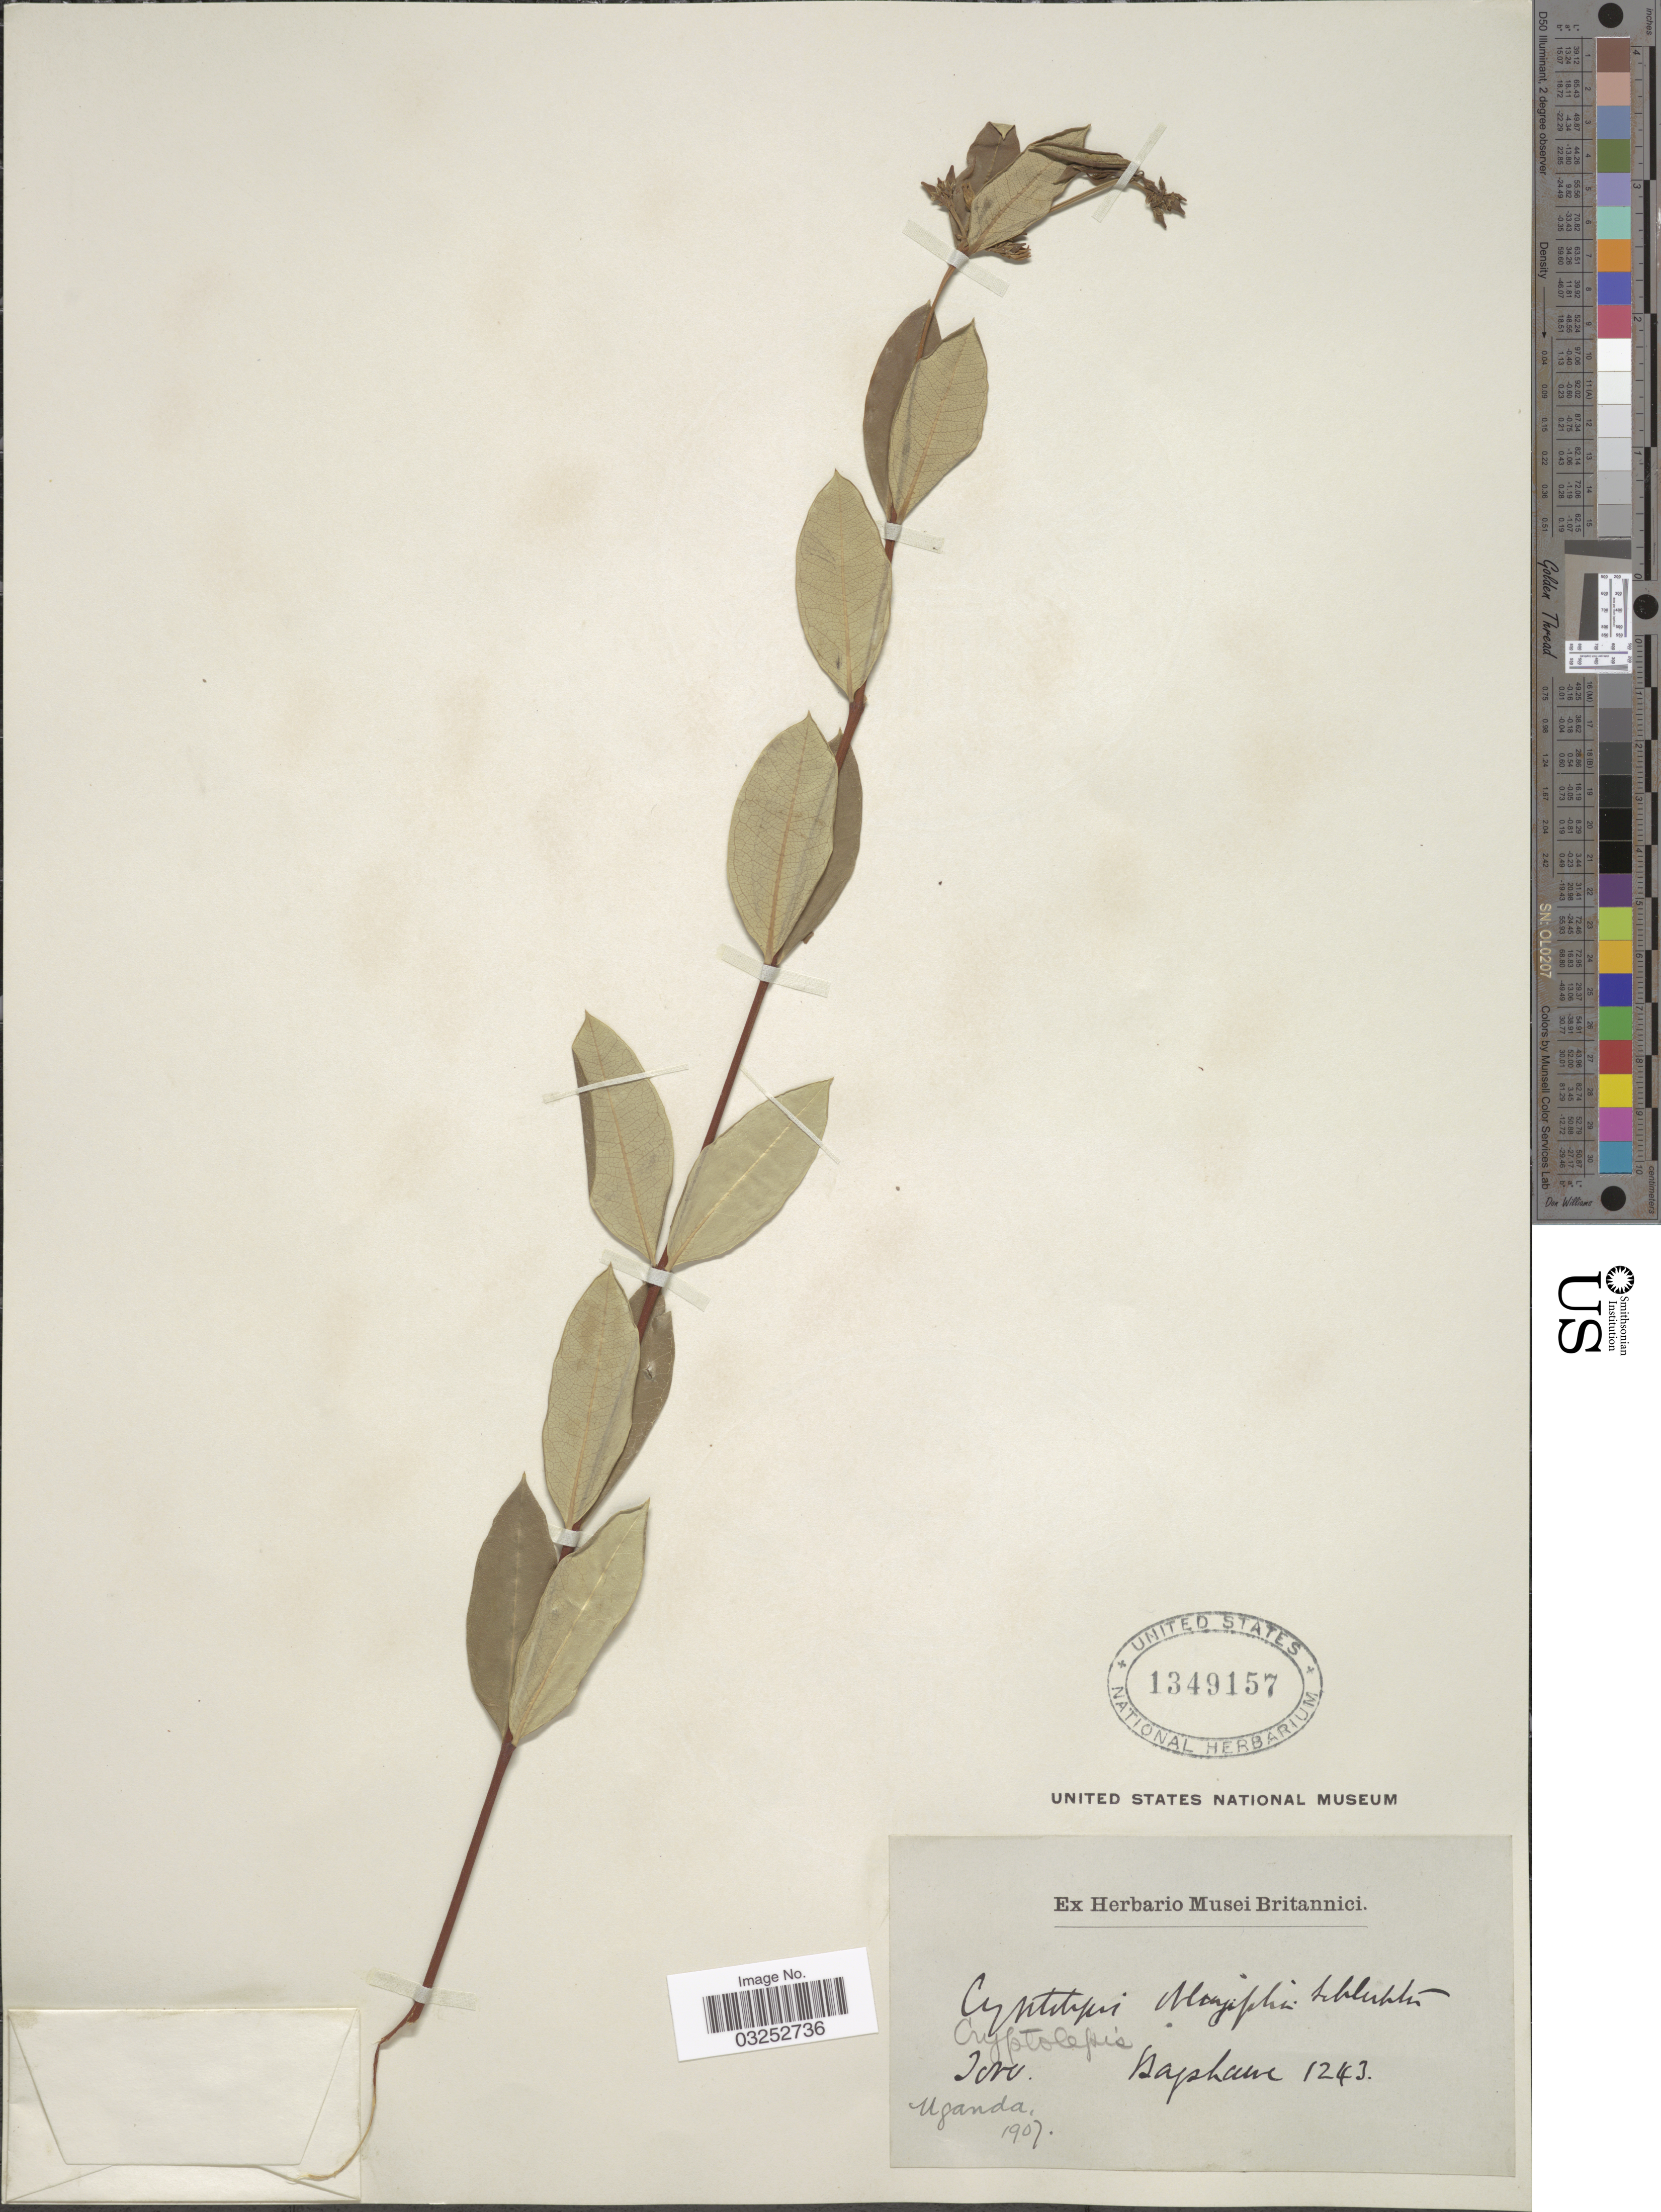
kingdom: Plantae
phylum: Tracheophyta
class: Magnoliopsida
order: Gentianales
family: Apocynaceae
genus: Cryptolepis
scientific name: Cryptolepis oblongifolia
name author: (Meisn.) Schltr.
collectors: Bagshawe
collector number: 1243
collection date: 1907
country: Uganda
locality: Uganda, Toro.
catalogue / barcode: US 1349157